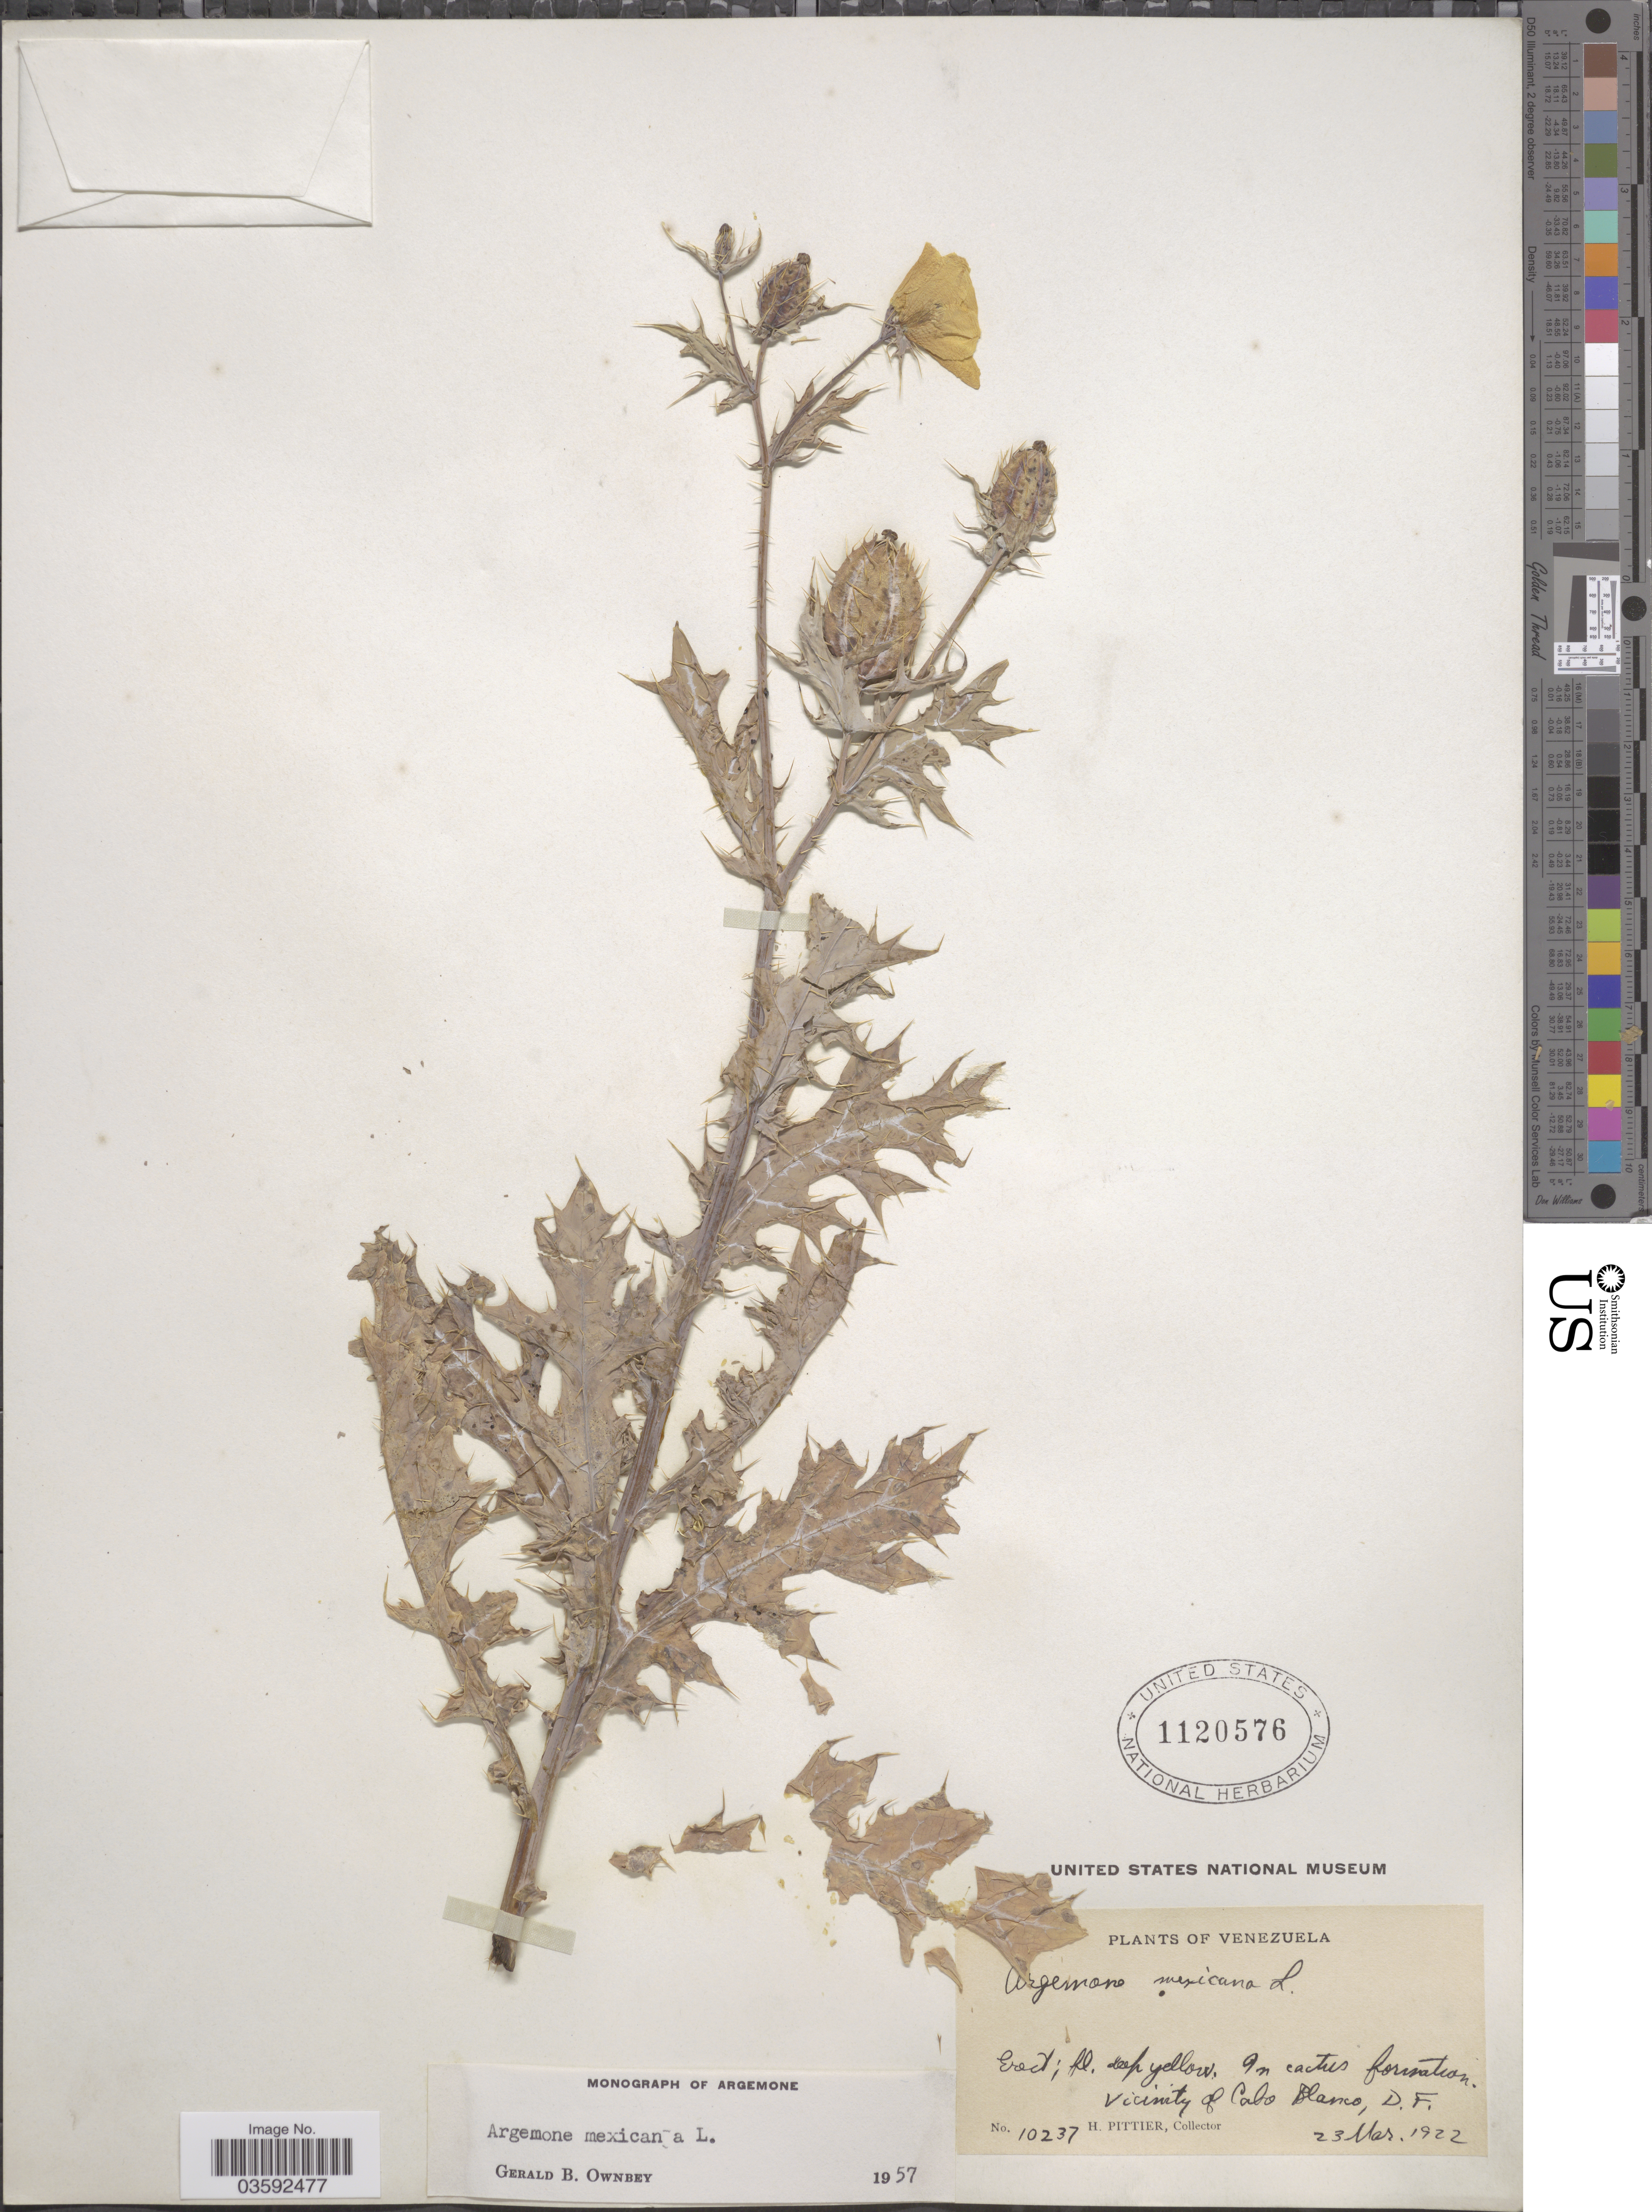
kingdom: Plantae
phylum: Tracheophyta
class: Magnoliopsida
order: Ranunculales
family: Papaveraceae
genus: Argemone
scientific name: Argemone mexicana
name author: L.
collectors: H. F. Pittier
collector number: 10237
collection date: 1922-03-23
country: Venezuela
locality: Vicinity of Cabo Blanco, D. F.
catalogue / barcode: US 1120576